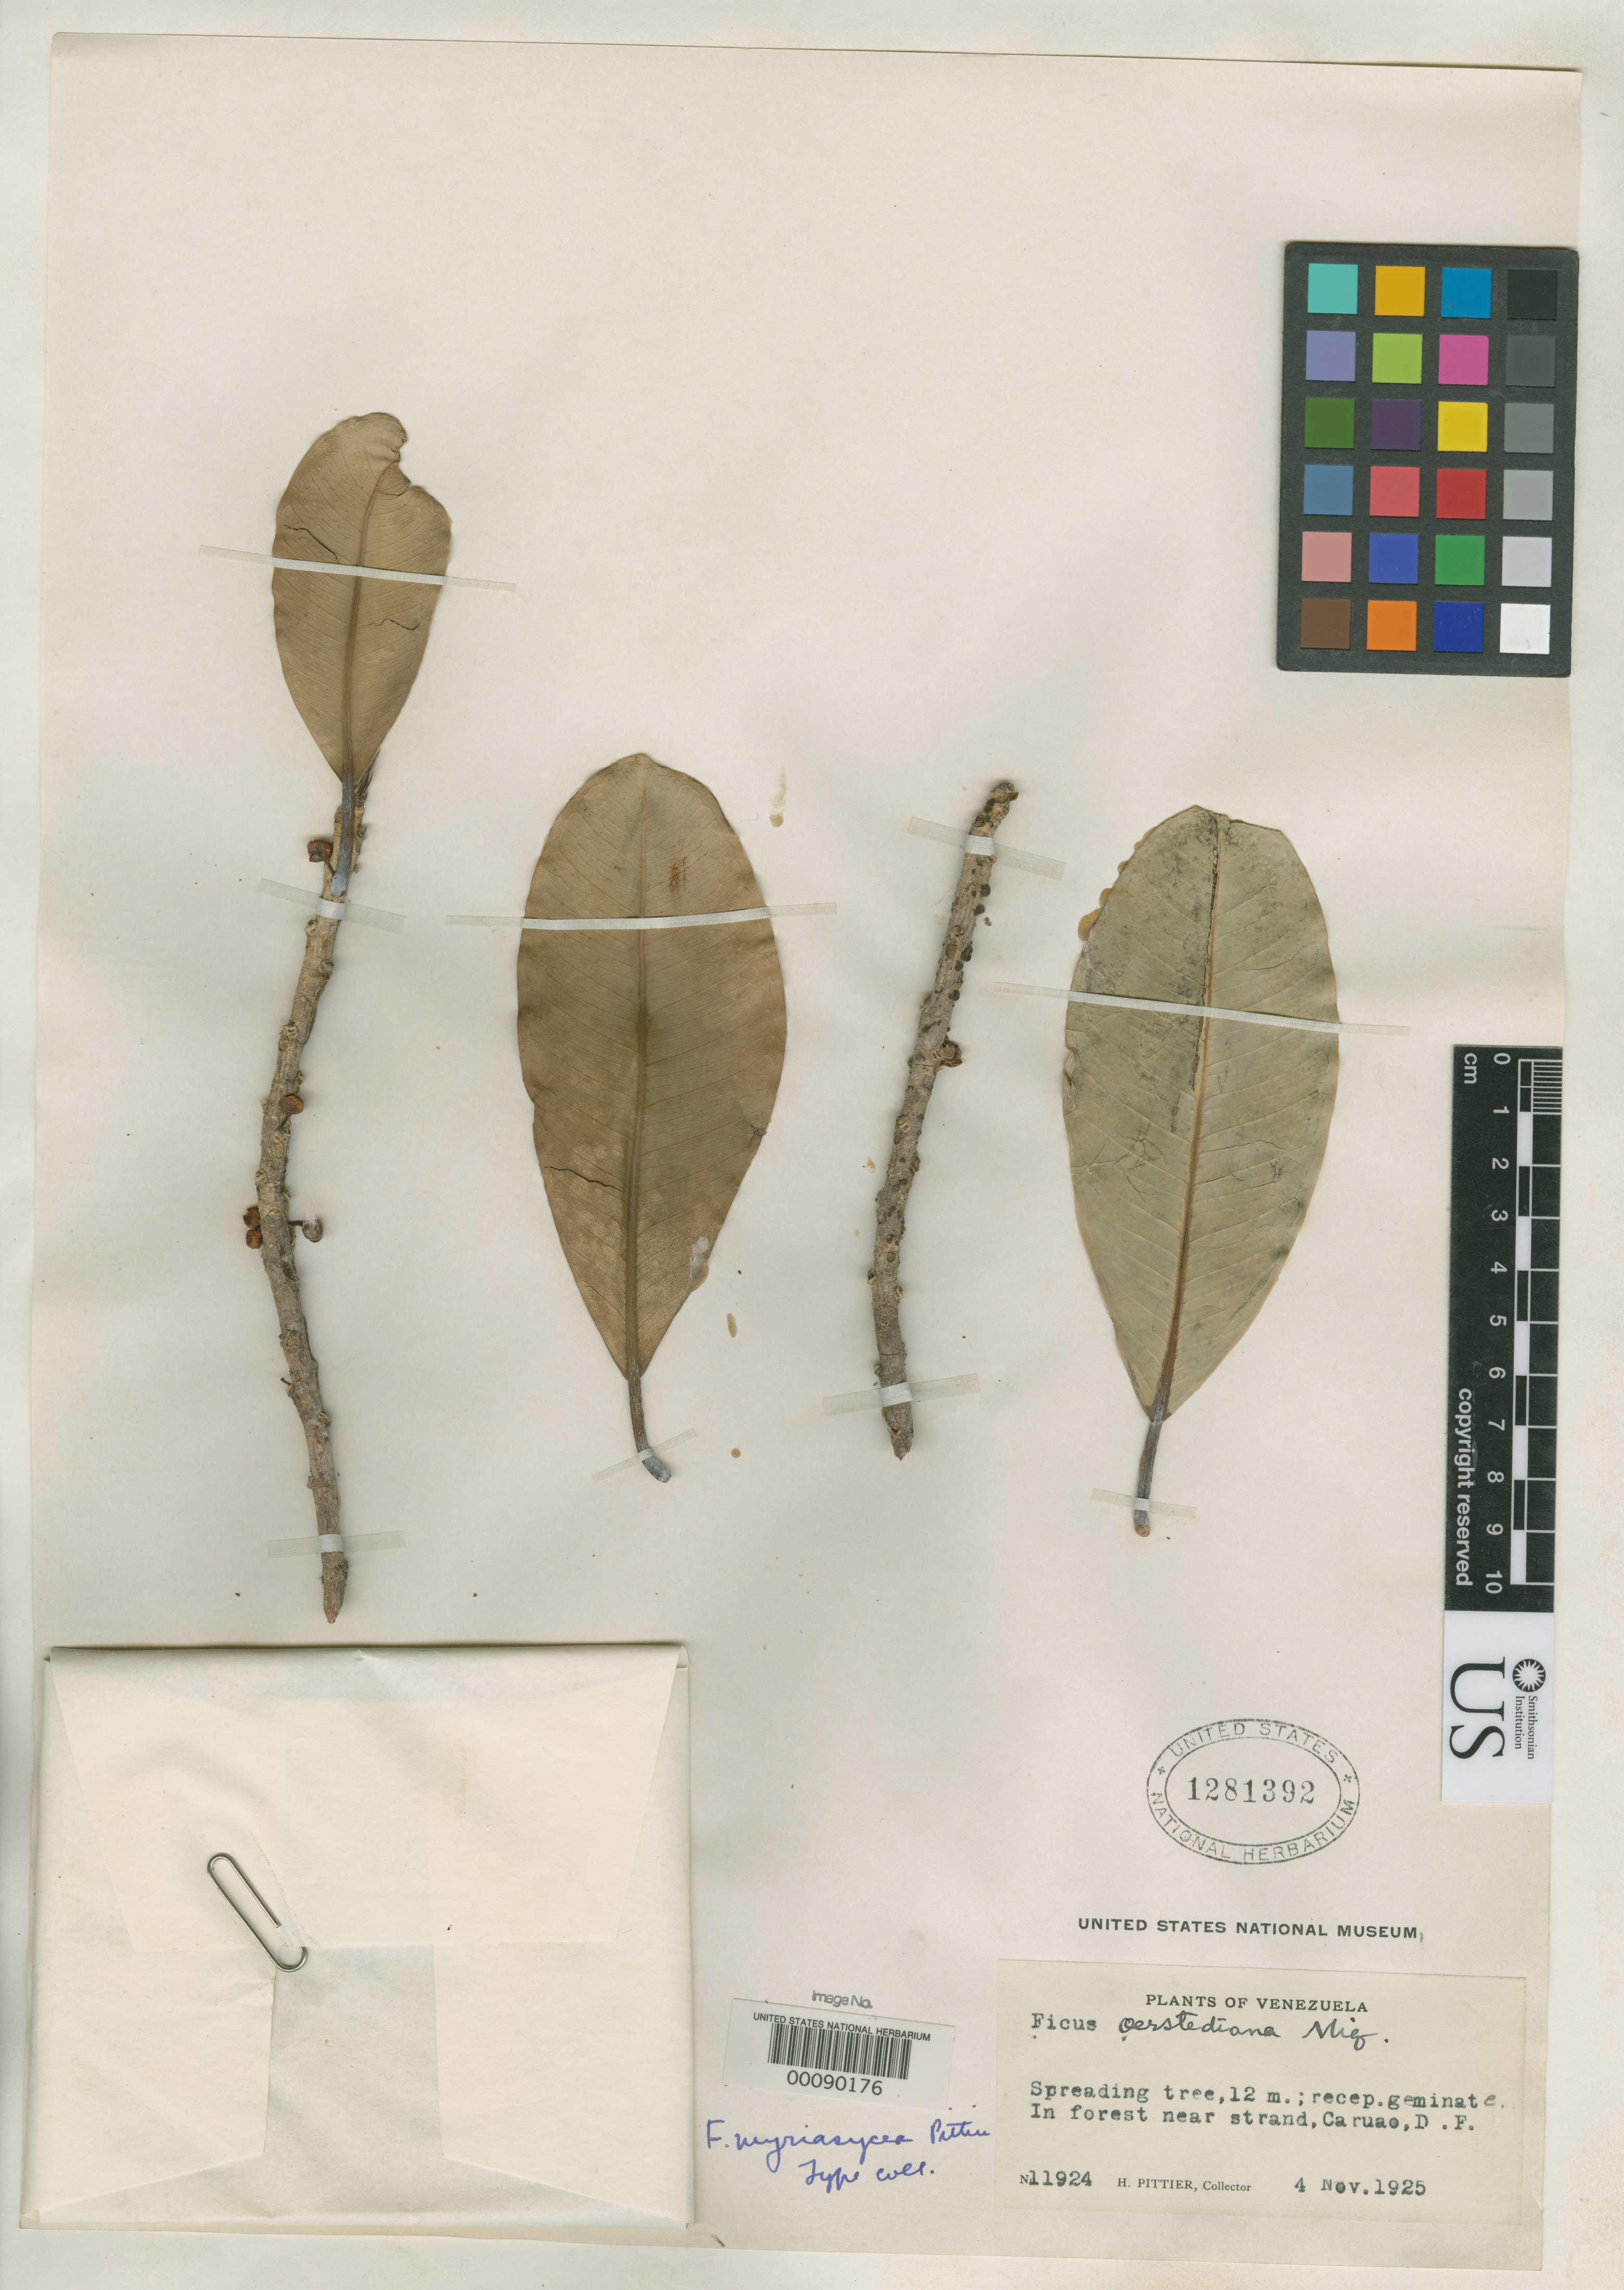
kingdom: Plantae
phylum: Tracheophyta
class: Magnoliopsida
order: Rosales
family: Moraceae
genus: Ficus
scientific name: Ficus myriasycea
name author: Pittier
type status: Type Collection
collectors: H. F. Pittier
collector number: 11924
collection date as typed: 04 Nov 1925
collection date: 1925-11-04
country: Venezuela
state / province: Distrito Federal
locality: Carvao.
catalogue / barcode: US 1281392